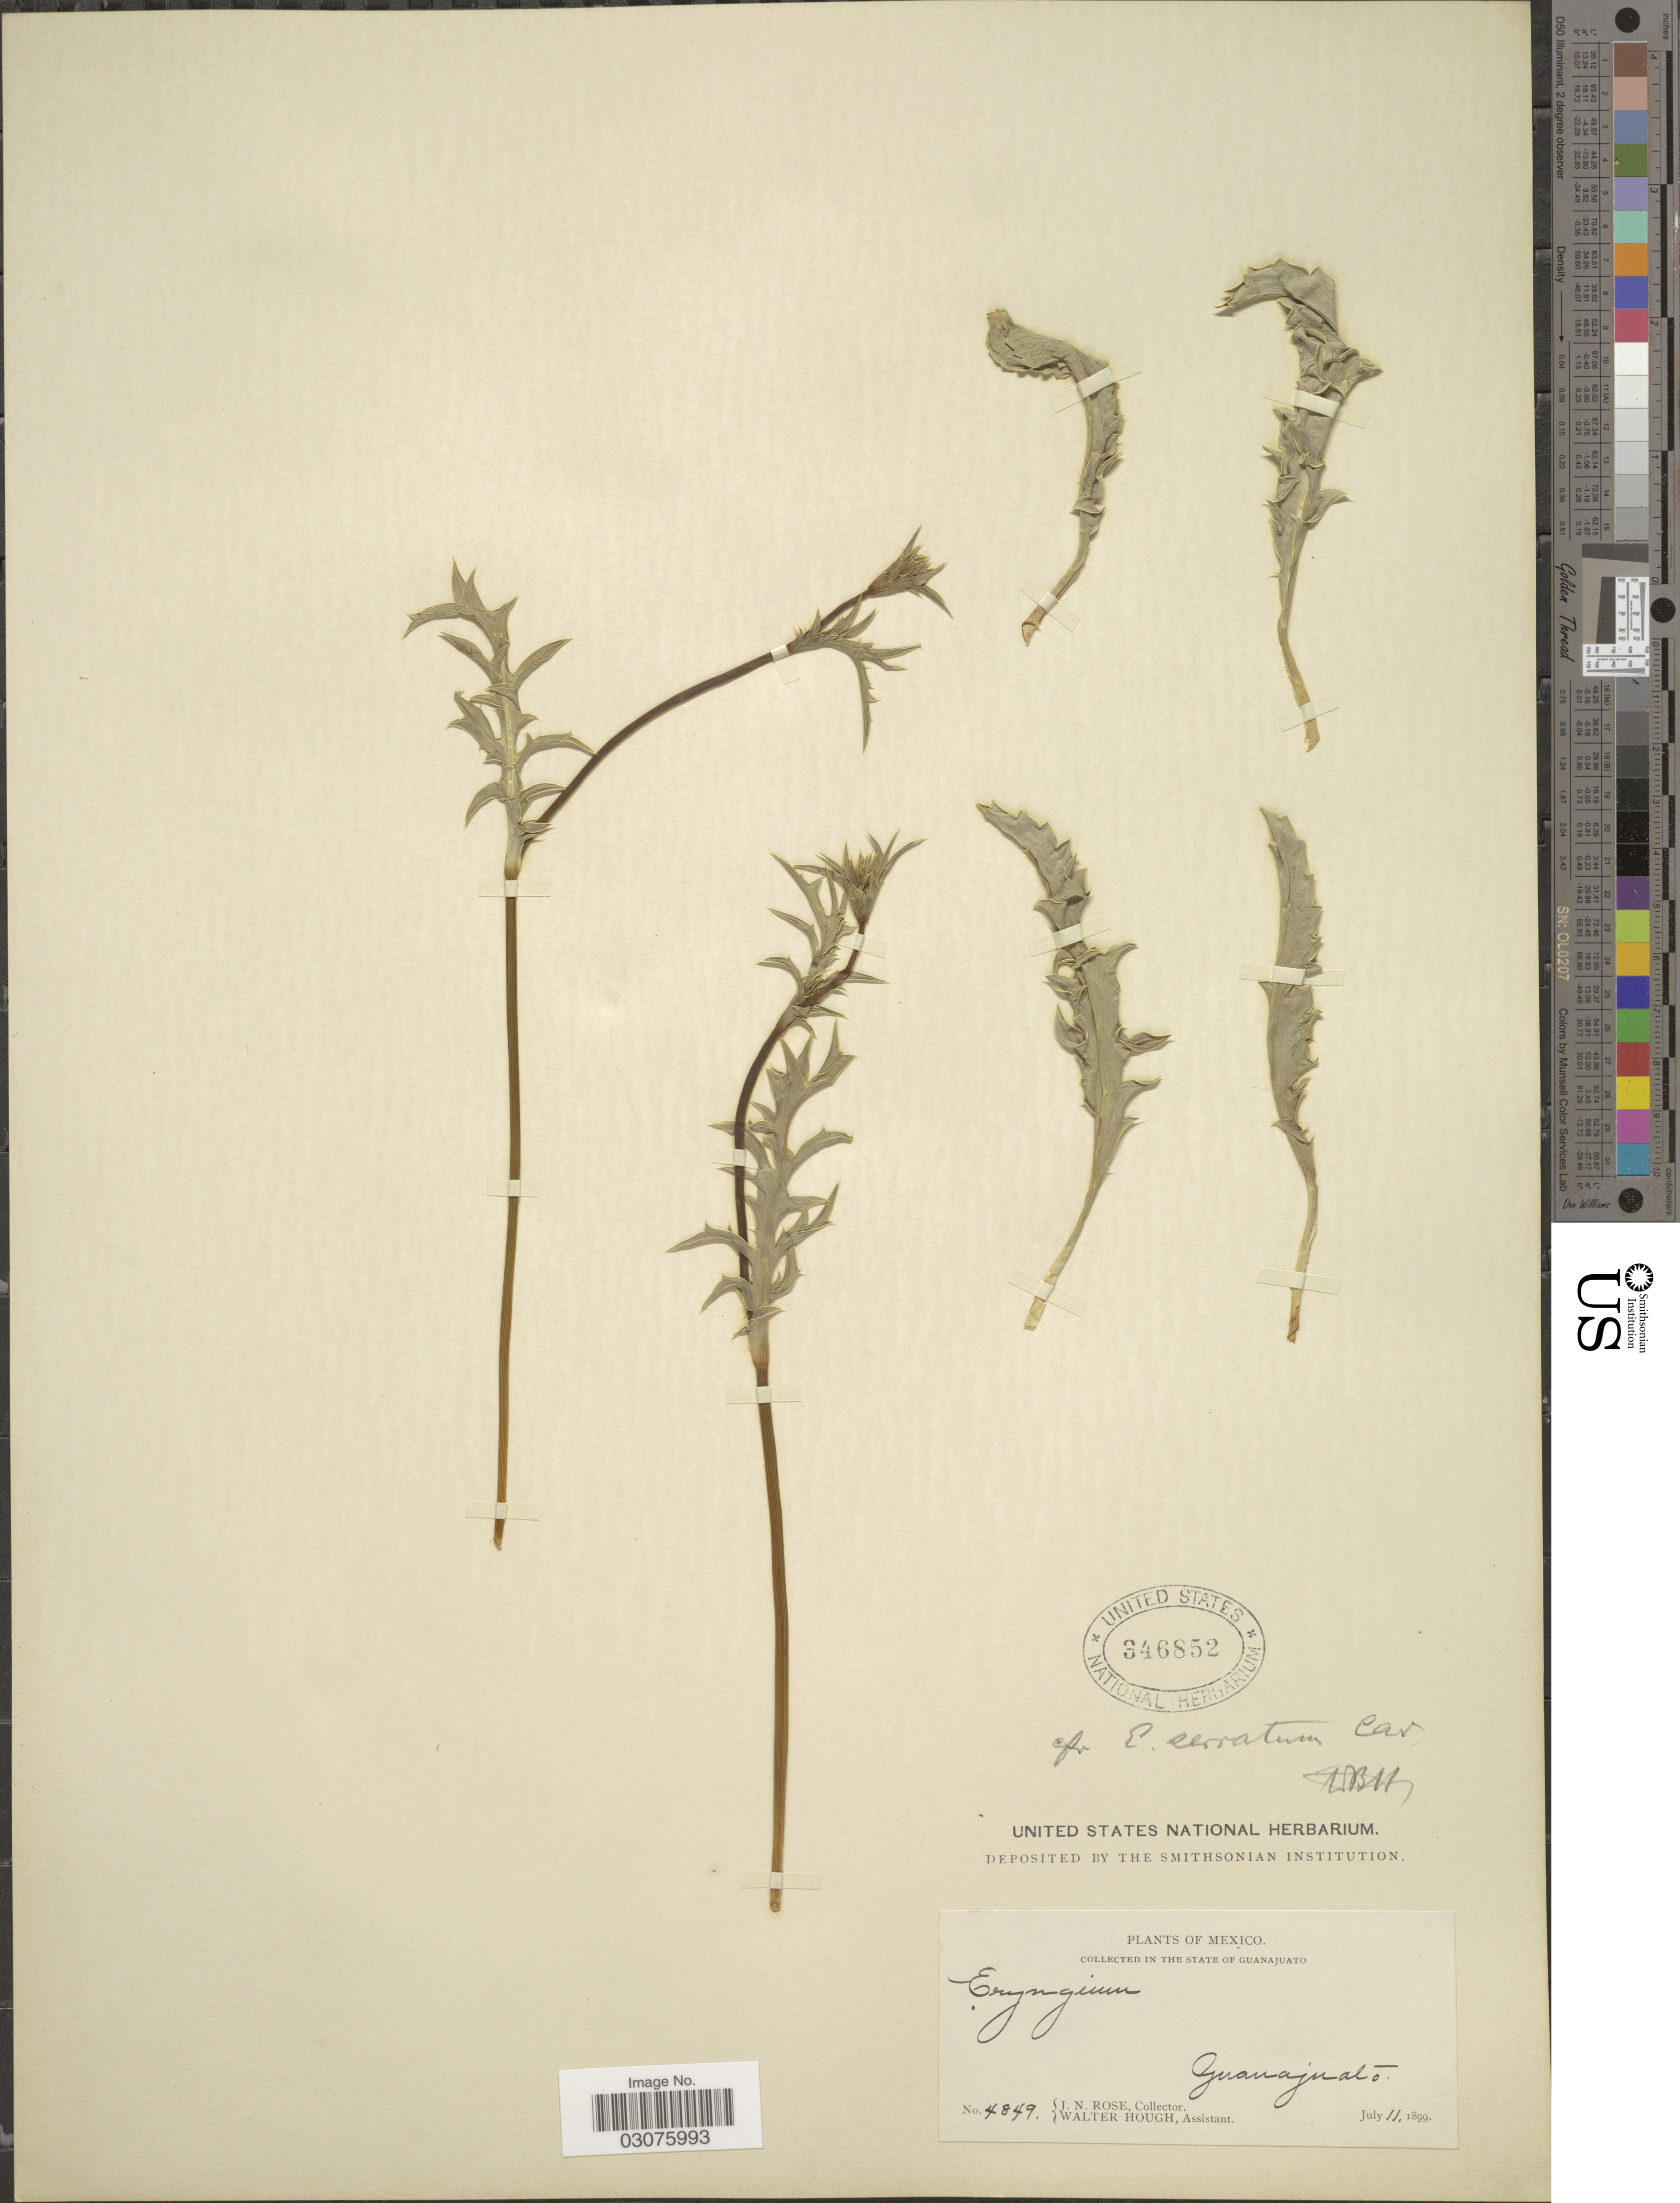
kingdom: Plantae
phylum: Tracheophyta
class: Magnoliopsida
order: Apiales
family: Apiaceae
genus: Eryngium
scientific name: Eryngium serratum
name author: Cav.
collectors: J. N. Rose & W. Hough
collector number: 4849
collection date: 1899-07-11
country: Mexico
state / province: Guanajuato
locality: Collected in the State of Guanajuato. Guanajuato.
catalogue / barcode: US 346852